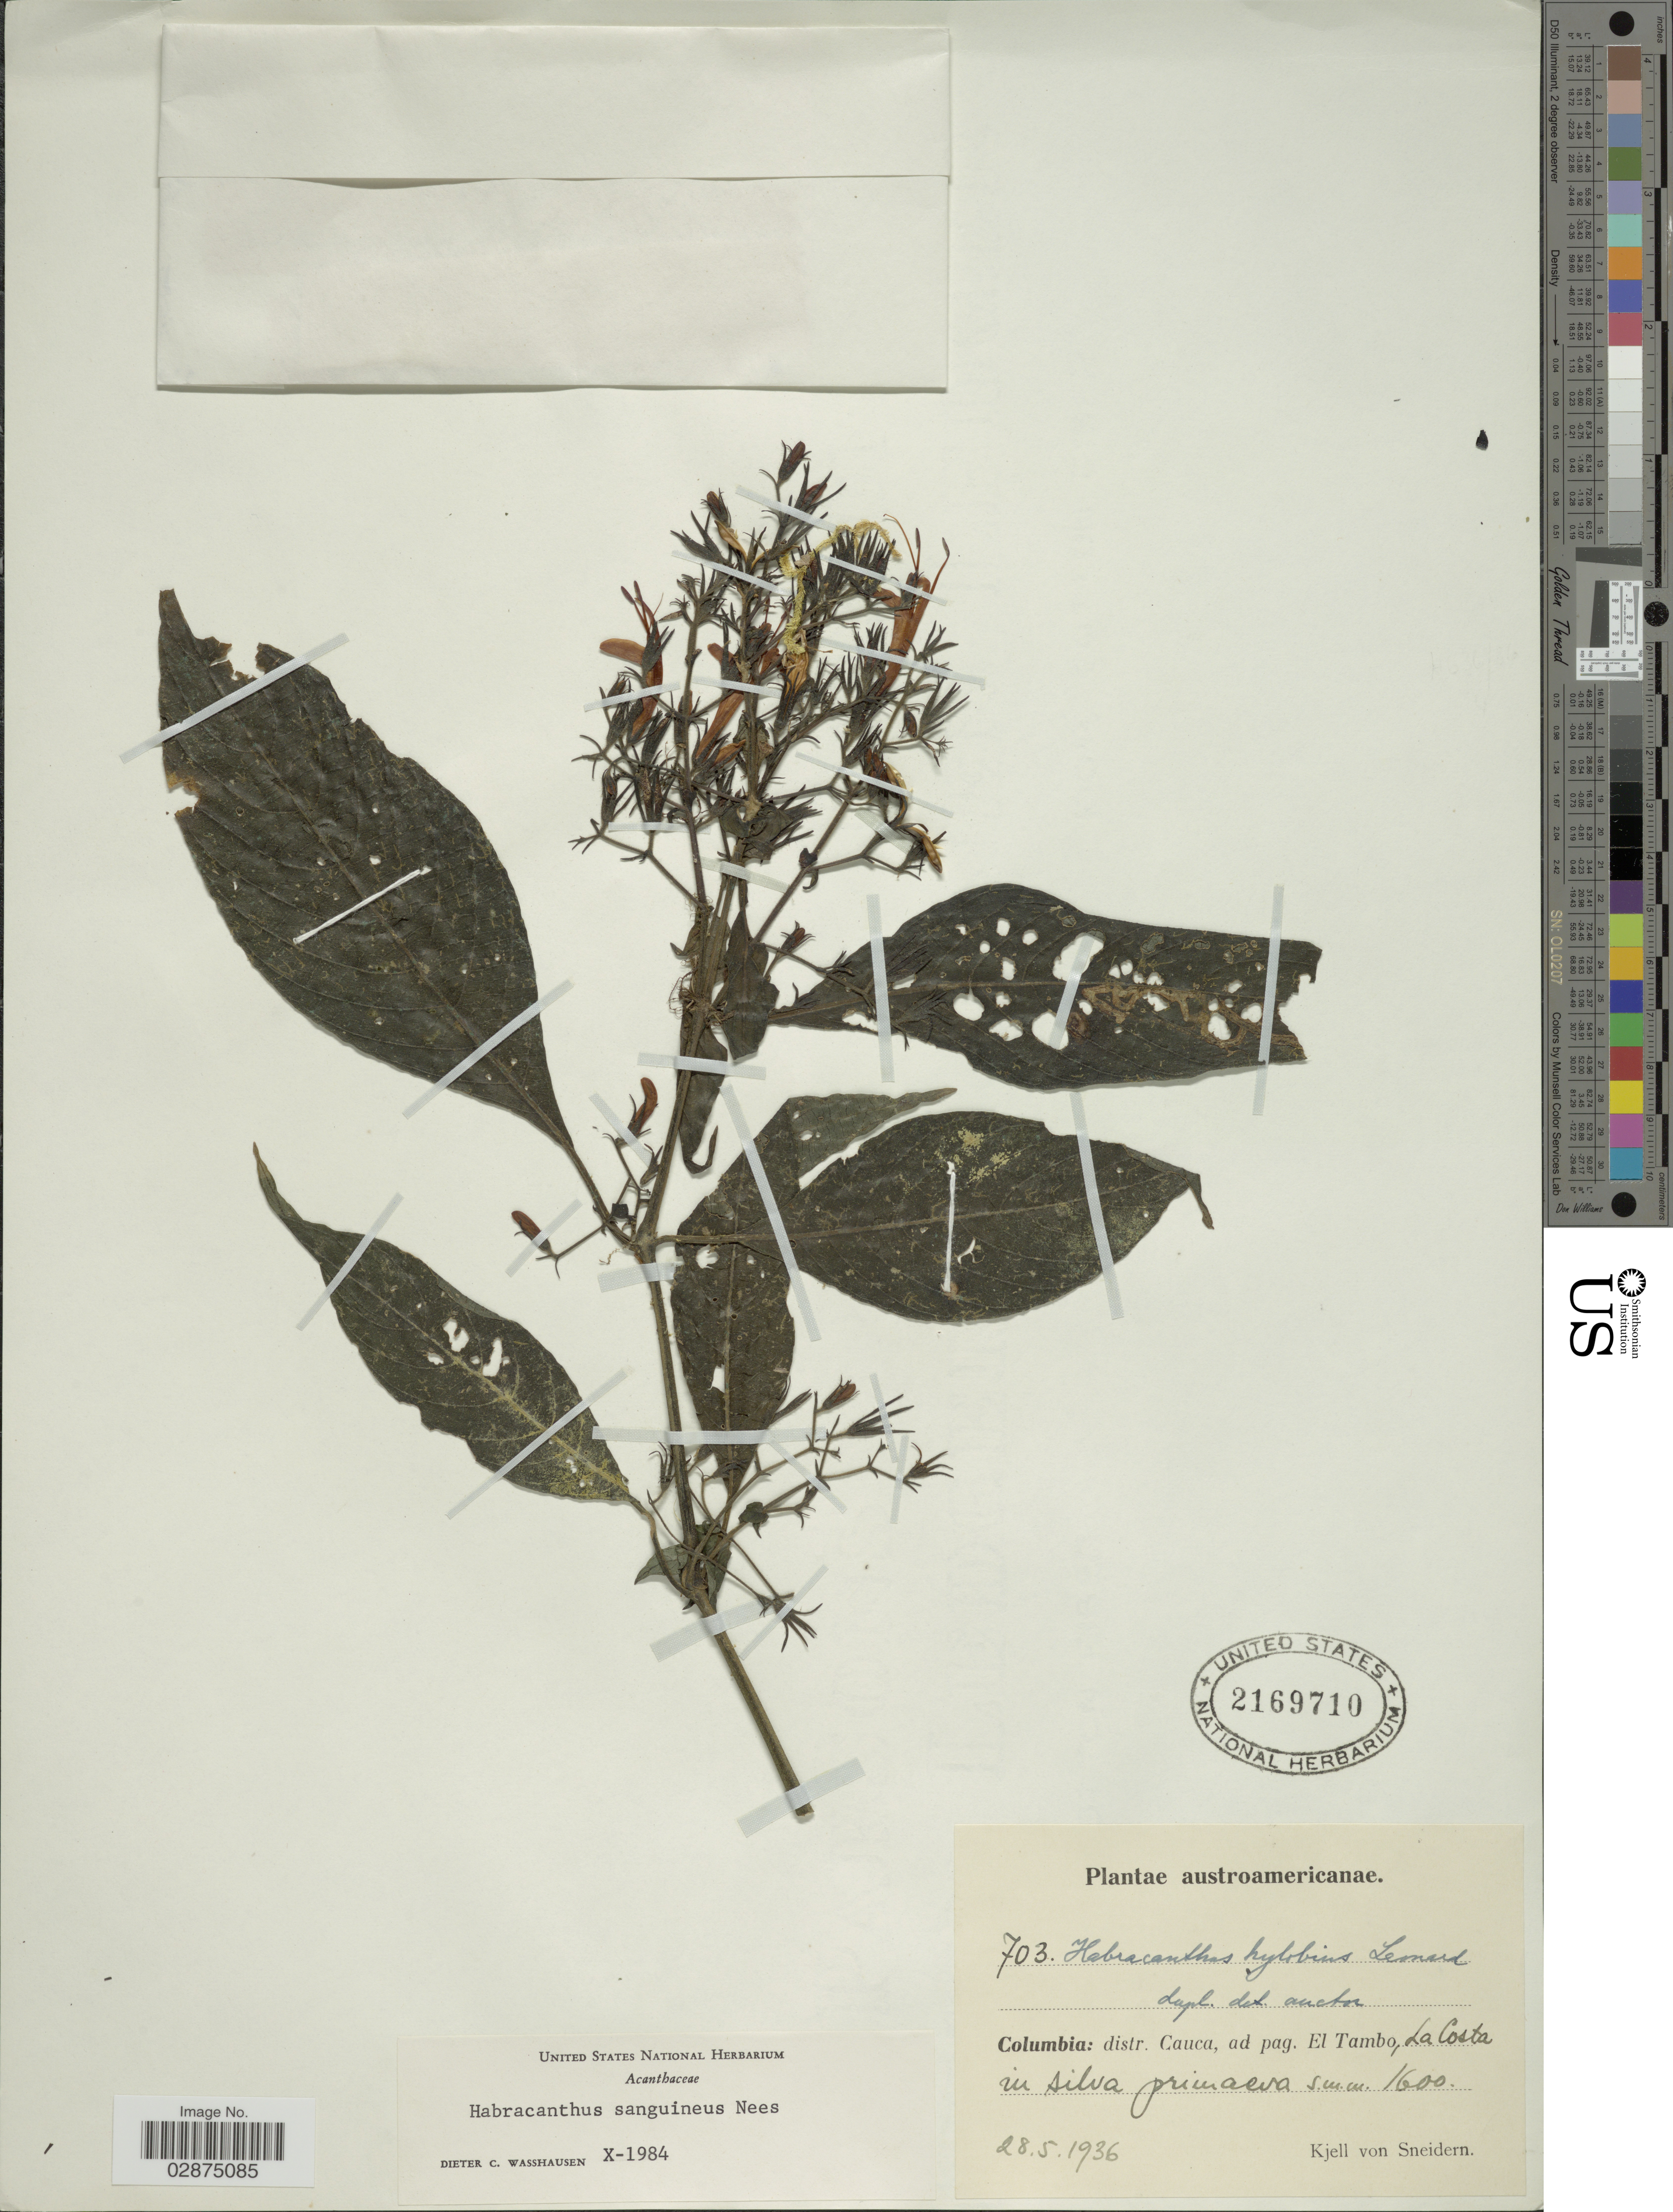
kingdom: Plantae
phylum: Tracheophyta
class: Magnoliopsida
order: Lamiales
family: Acanthaceae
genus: Habracanthus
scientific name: Habracanthus sanguineus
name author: Nees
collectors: K. von Sneidern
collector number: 703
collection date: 1936-05-28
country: Colombia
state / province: Cauca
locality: Distr. Cauca, ad pag. El Tambo, La Costa in silva primaeva.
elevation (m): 1600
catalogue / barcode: US 2169710